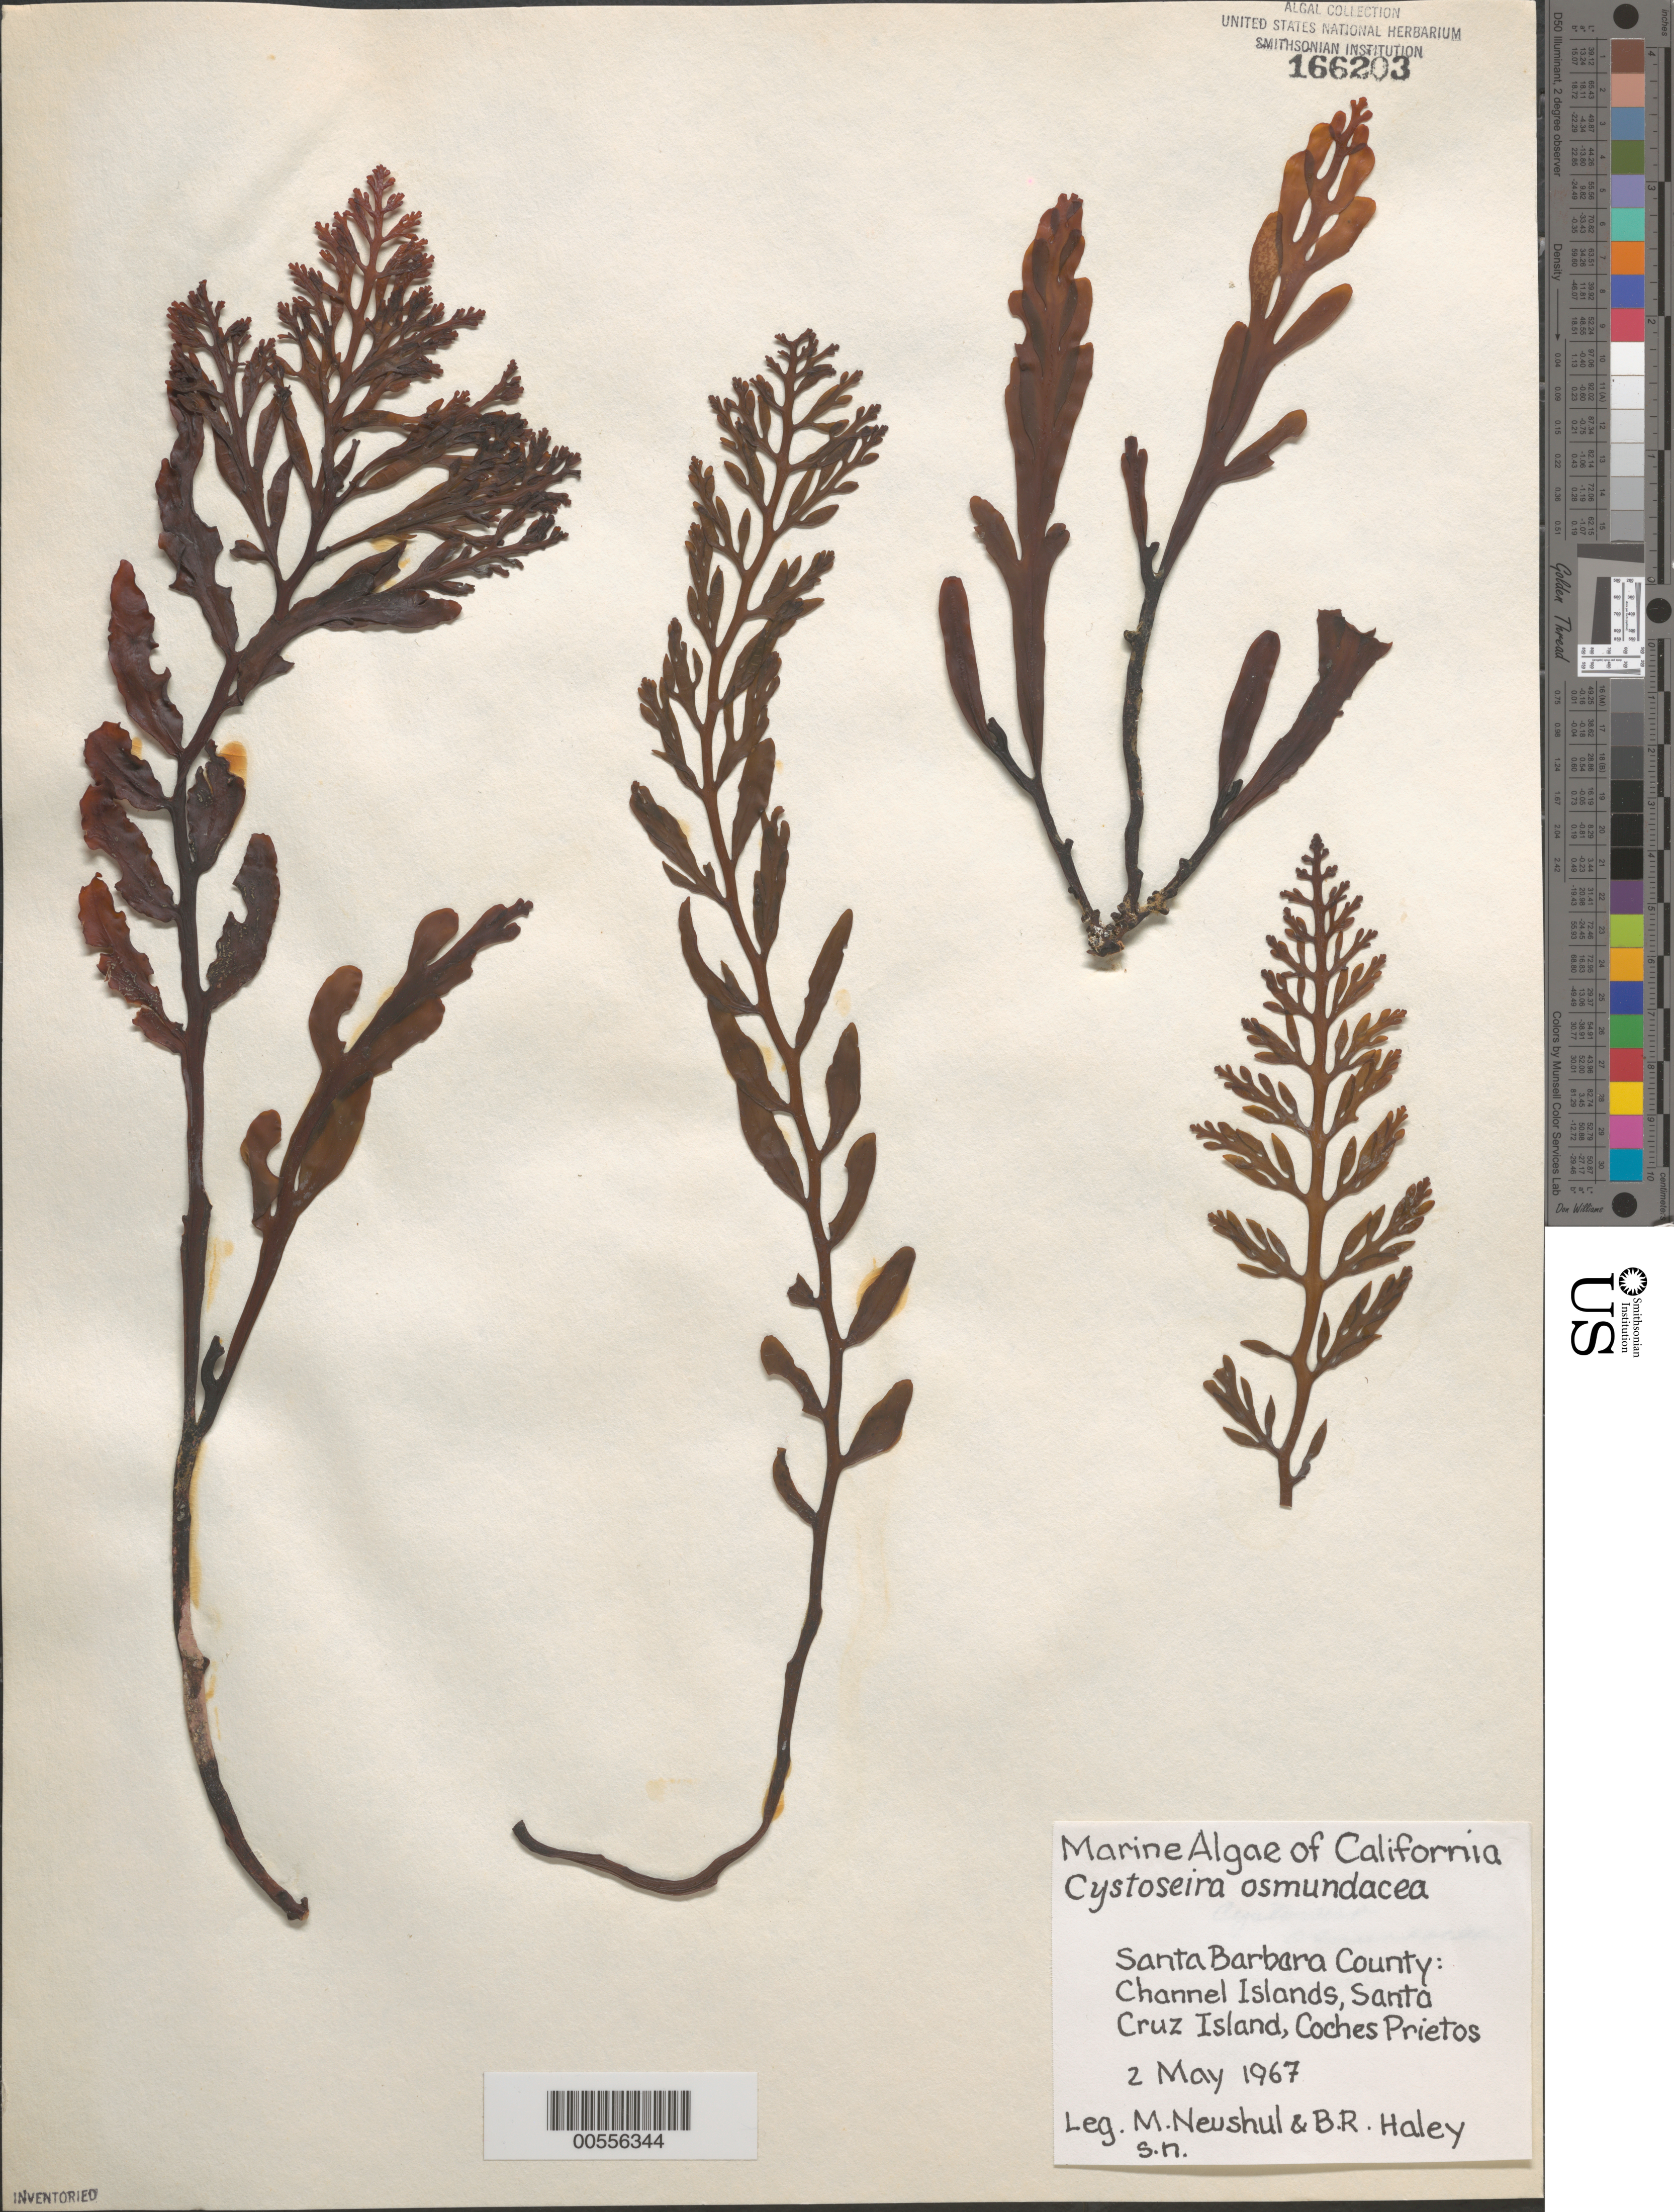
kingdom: Chromista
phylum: Ochrophyta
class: Phaeophyceae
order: Fucales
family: Sargassaceae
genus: Cystoseira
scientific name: Cystoseira osmundacea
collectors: M. Neushul & B. Haley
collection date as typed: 02 May 1967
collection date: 1967-05-02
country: United States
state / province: California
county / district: Santa Barbara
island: Santa Cruz Island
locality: Coches Prietos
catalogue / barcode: US 166203